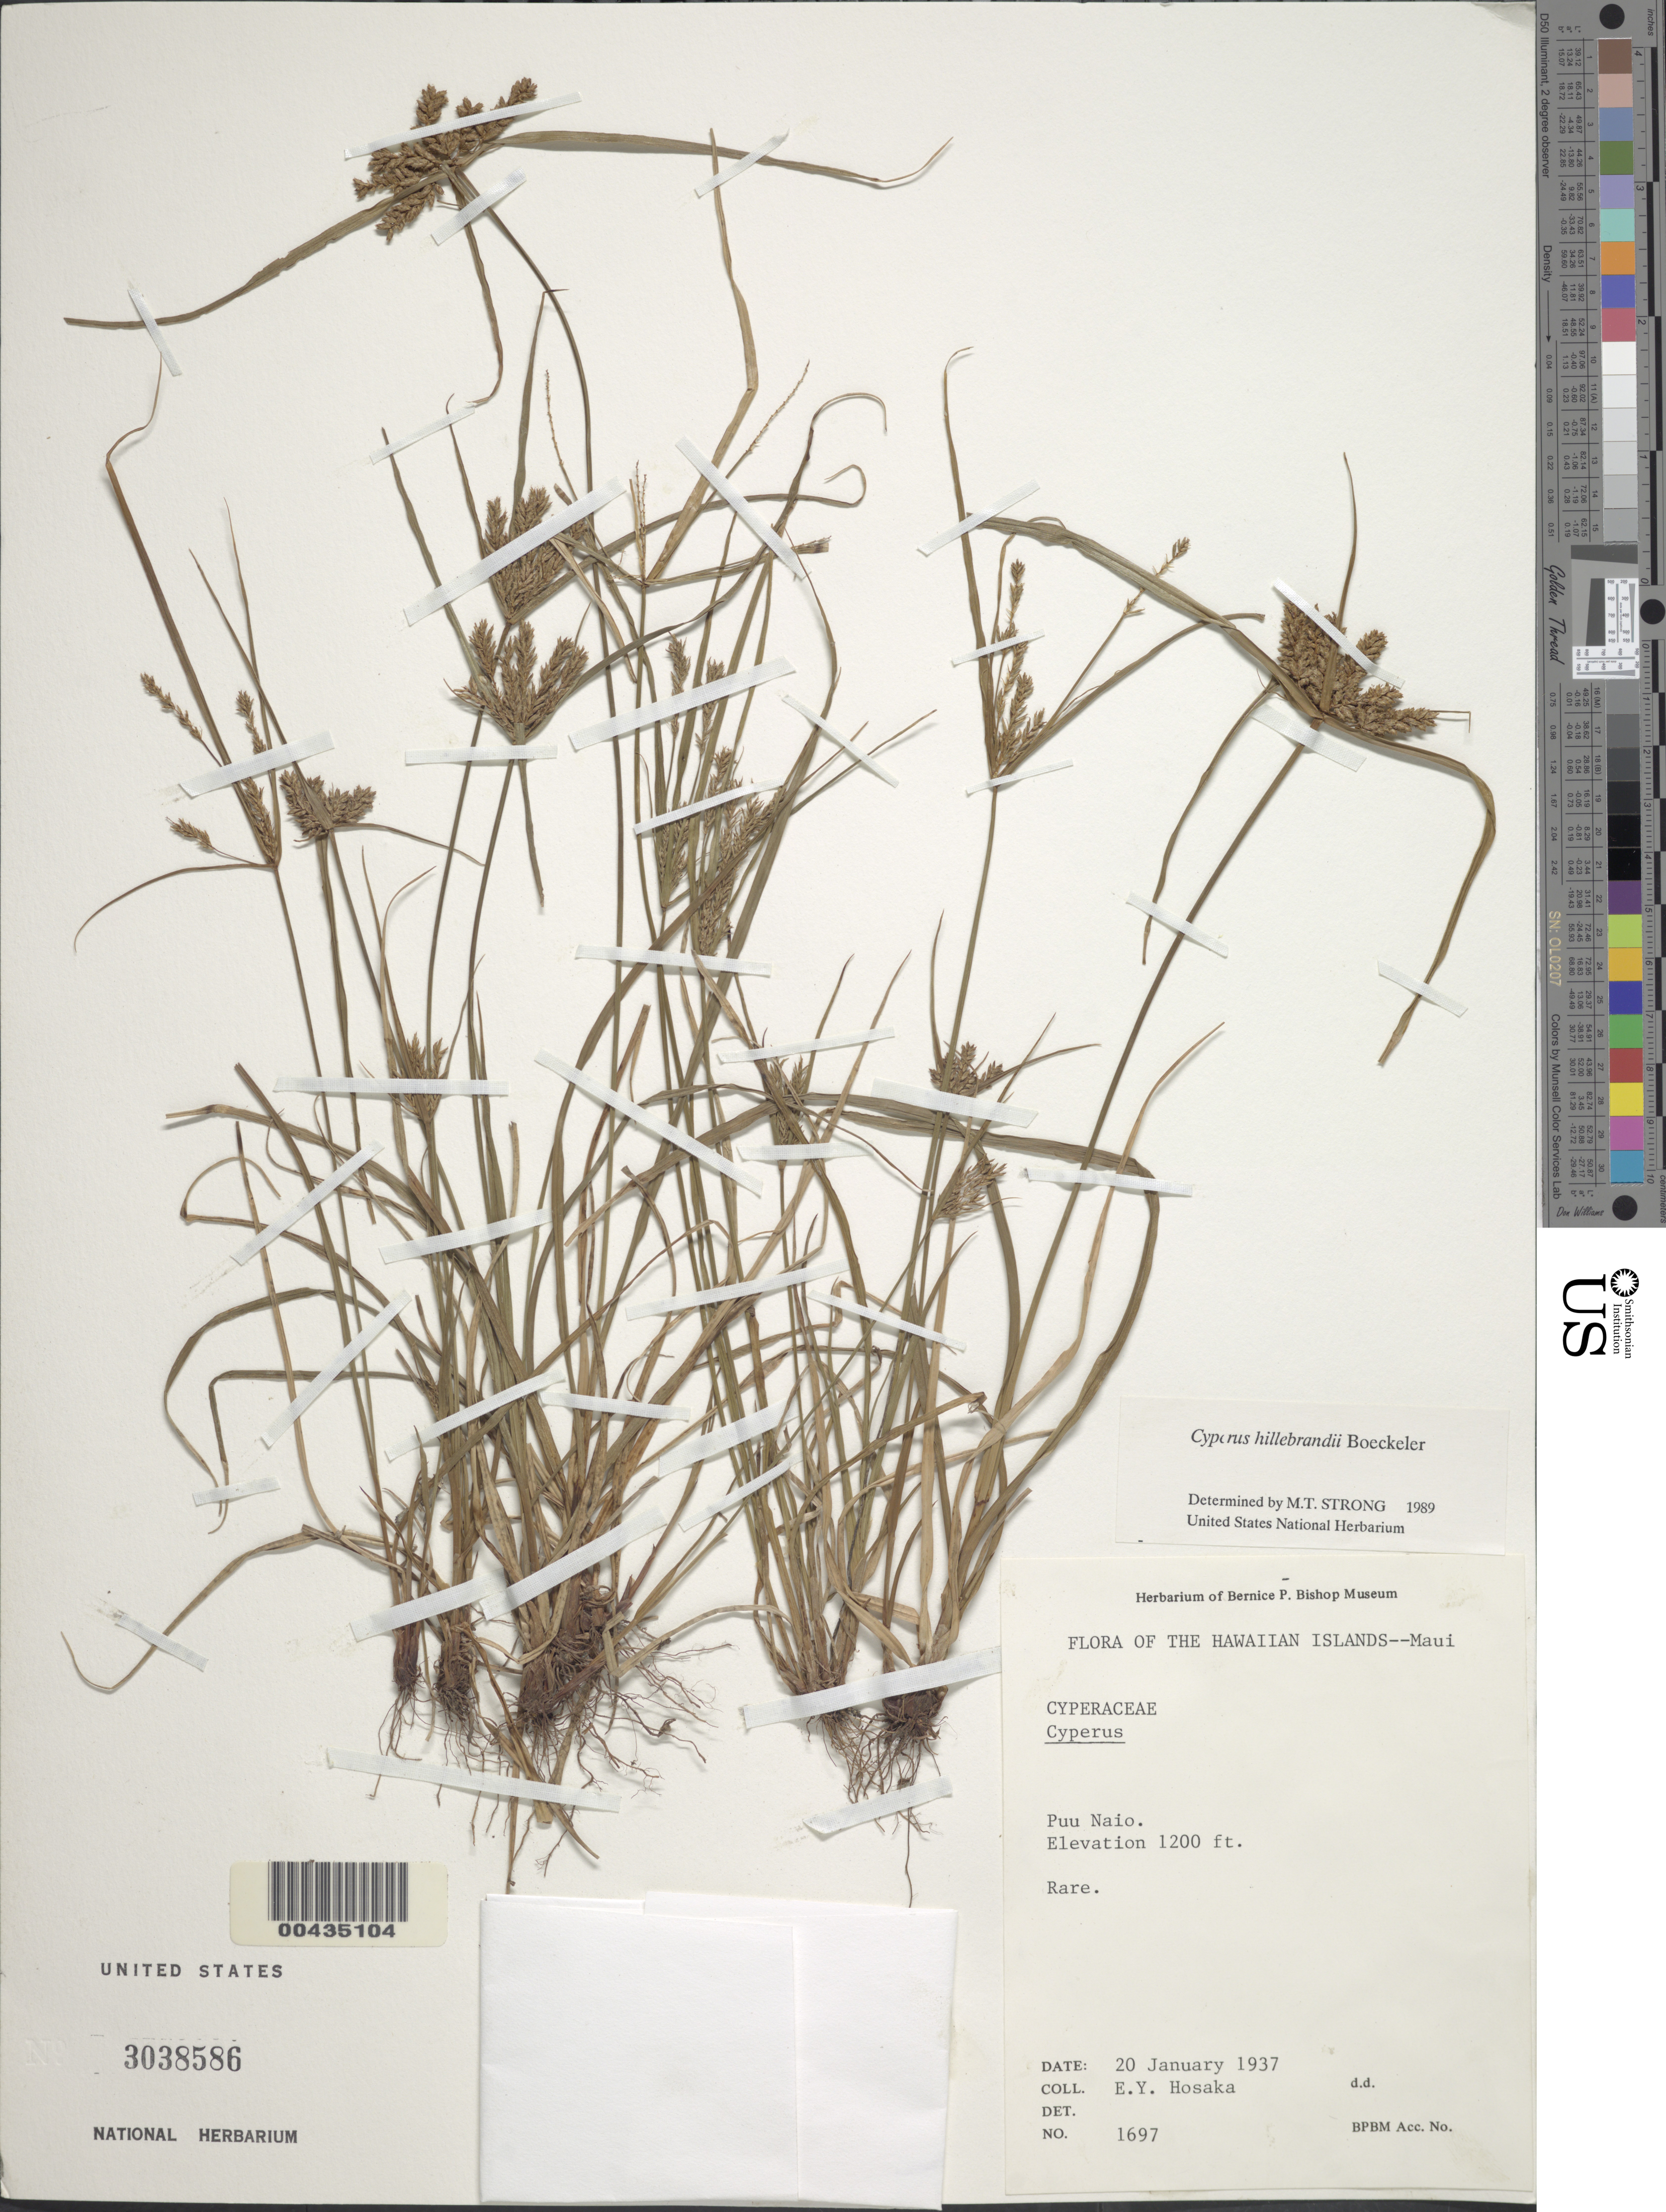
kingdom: Plantae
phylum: Tracheophyta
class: Liliopsida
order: Poales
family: Cyperaceae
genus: Cyperus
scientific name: Cyperus hillebrandii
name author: Boeckeler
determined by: Strong, M. T., (US), Smithsonian Institution - National Museum of Natural History (UNITED STATES)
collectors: E. Y. Hosaka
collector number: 1697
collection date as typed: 20 Jan 1937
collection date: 1937-01-20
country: United States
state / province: Hawaii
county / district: Maui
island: Maui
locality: Puu Naio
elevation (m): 366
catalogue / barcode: US 3038586